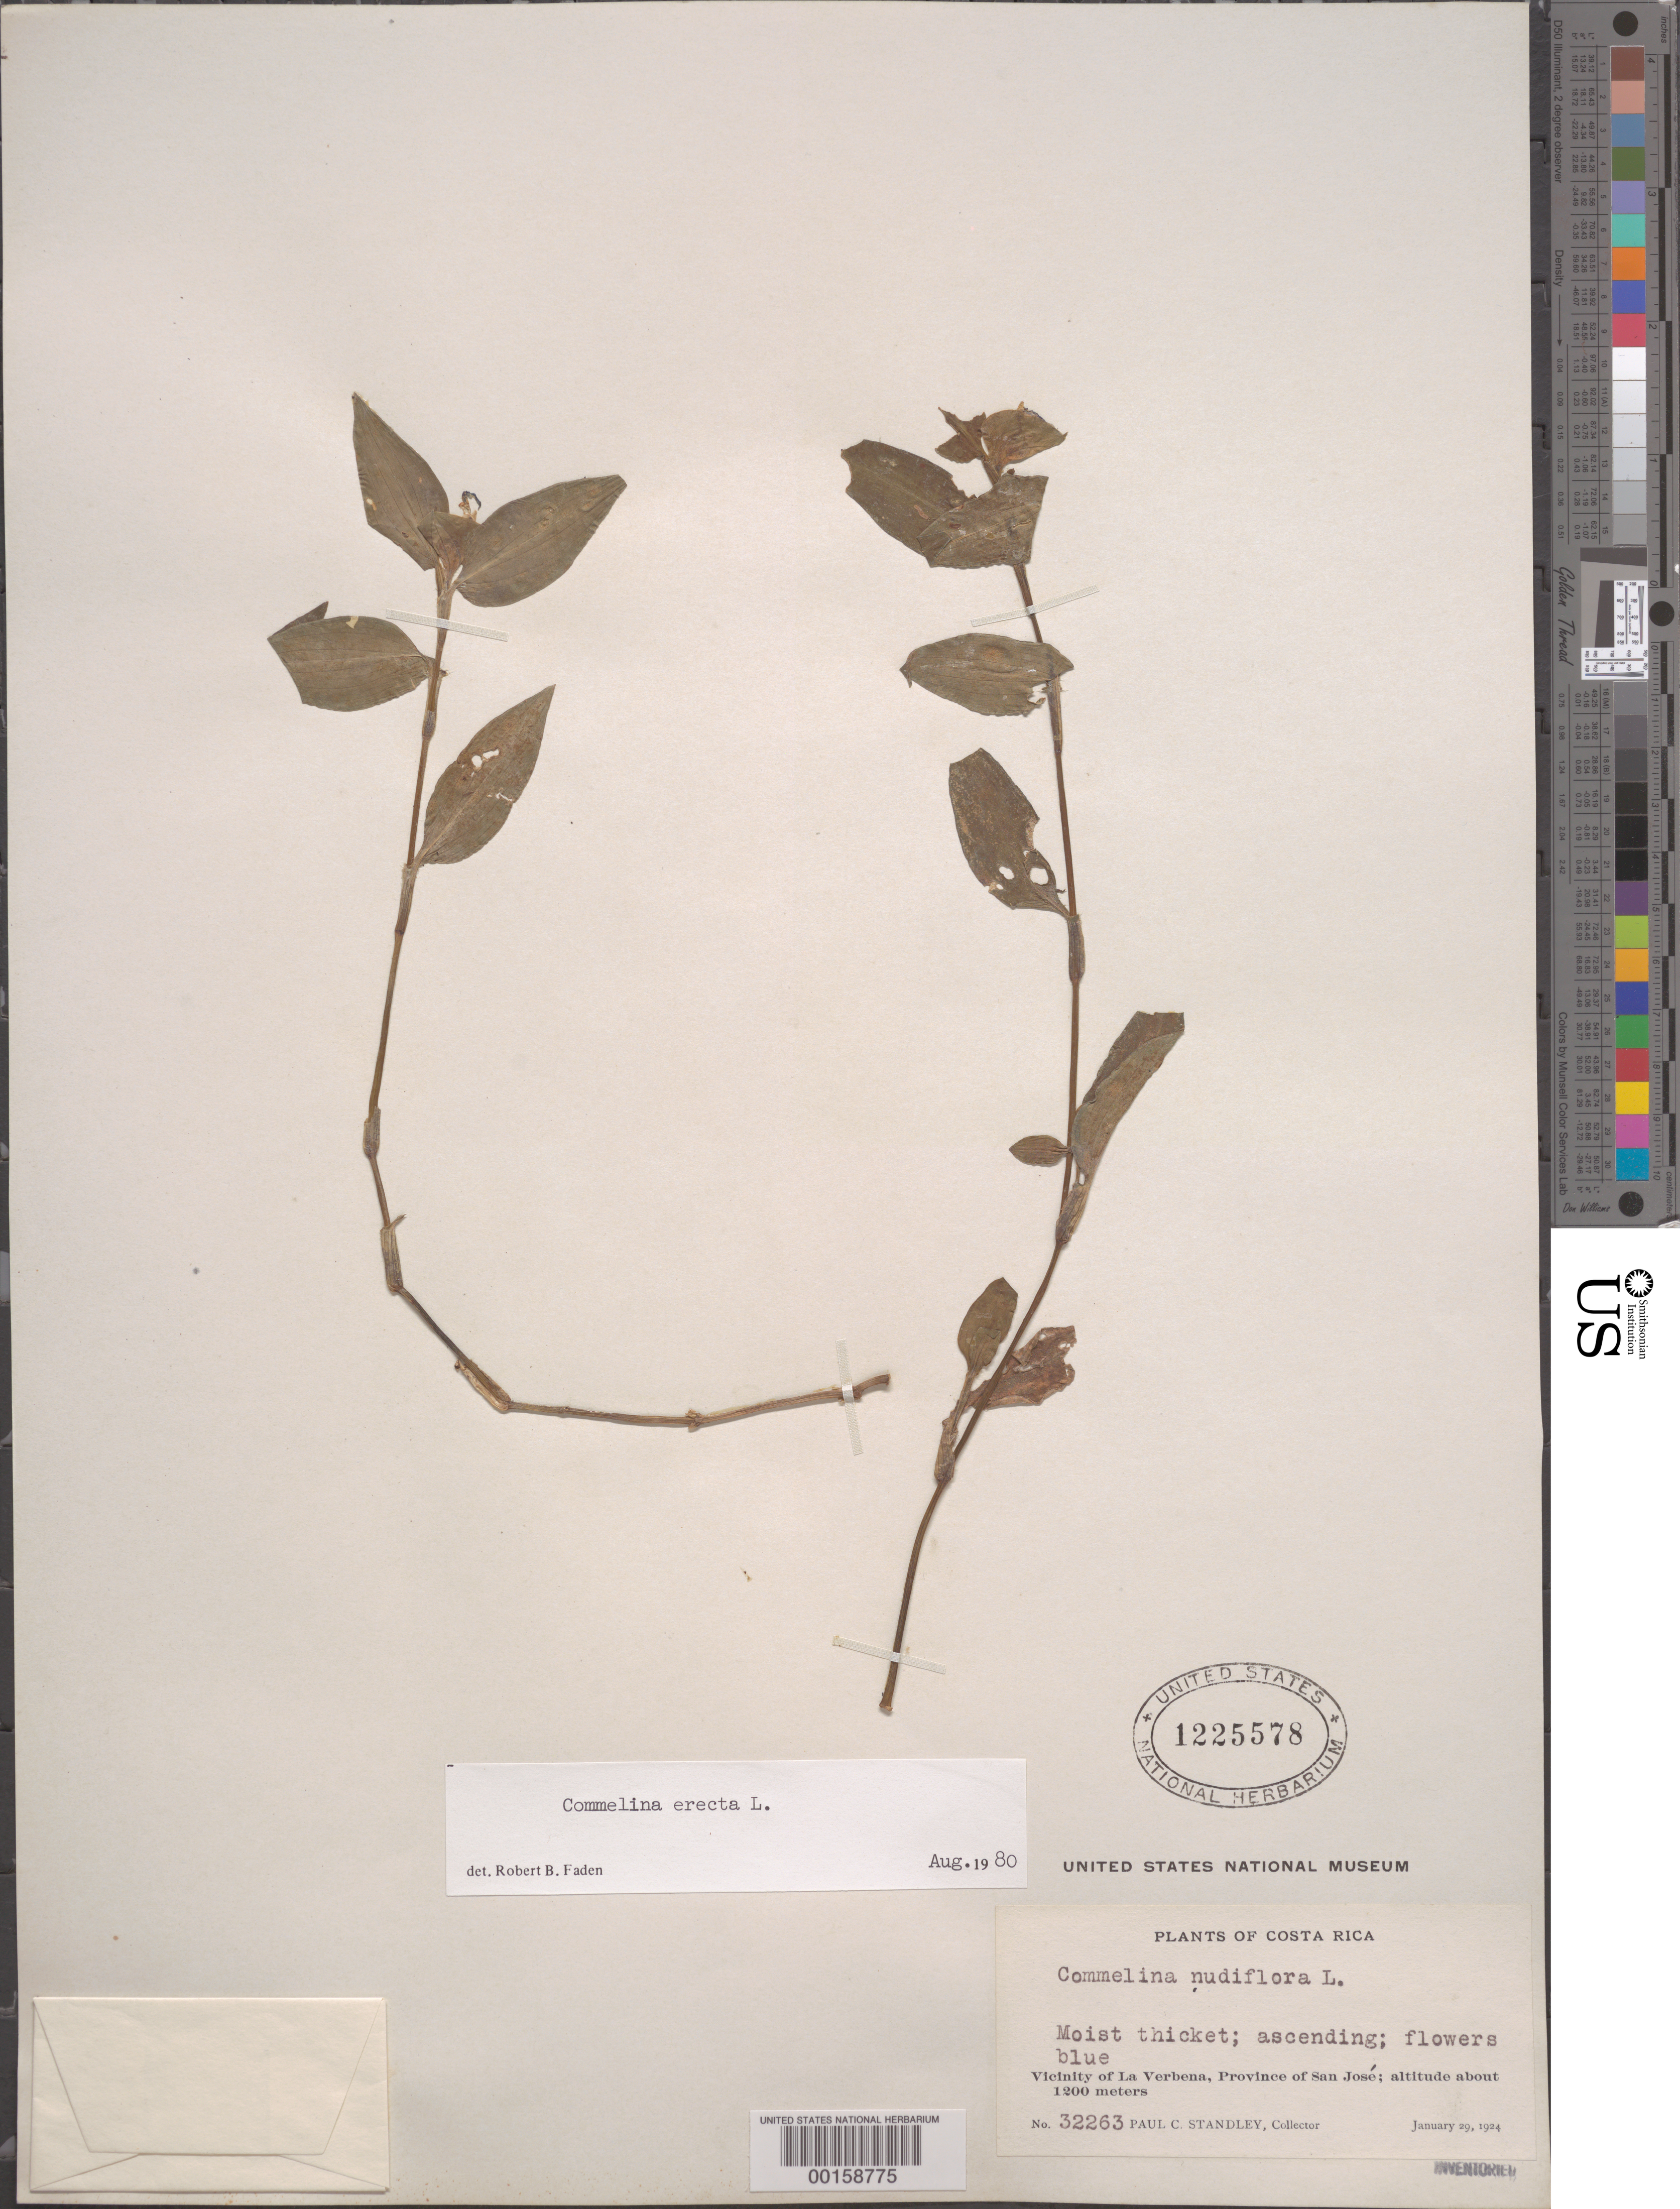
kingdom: Plantae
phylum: Tracheophyta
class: Liliopsida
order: Commelinales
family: Commelinaceae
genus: Commelina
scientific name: Commelina erecta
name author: L.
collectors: P. C. Standley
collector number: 32263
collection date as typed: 29 Jan 1924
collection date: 1924-01-29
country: Costa Rica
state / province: San José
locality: La verbena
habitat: Moist thicket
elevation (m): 1200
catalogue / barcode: US 1225578